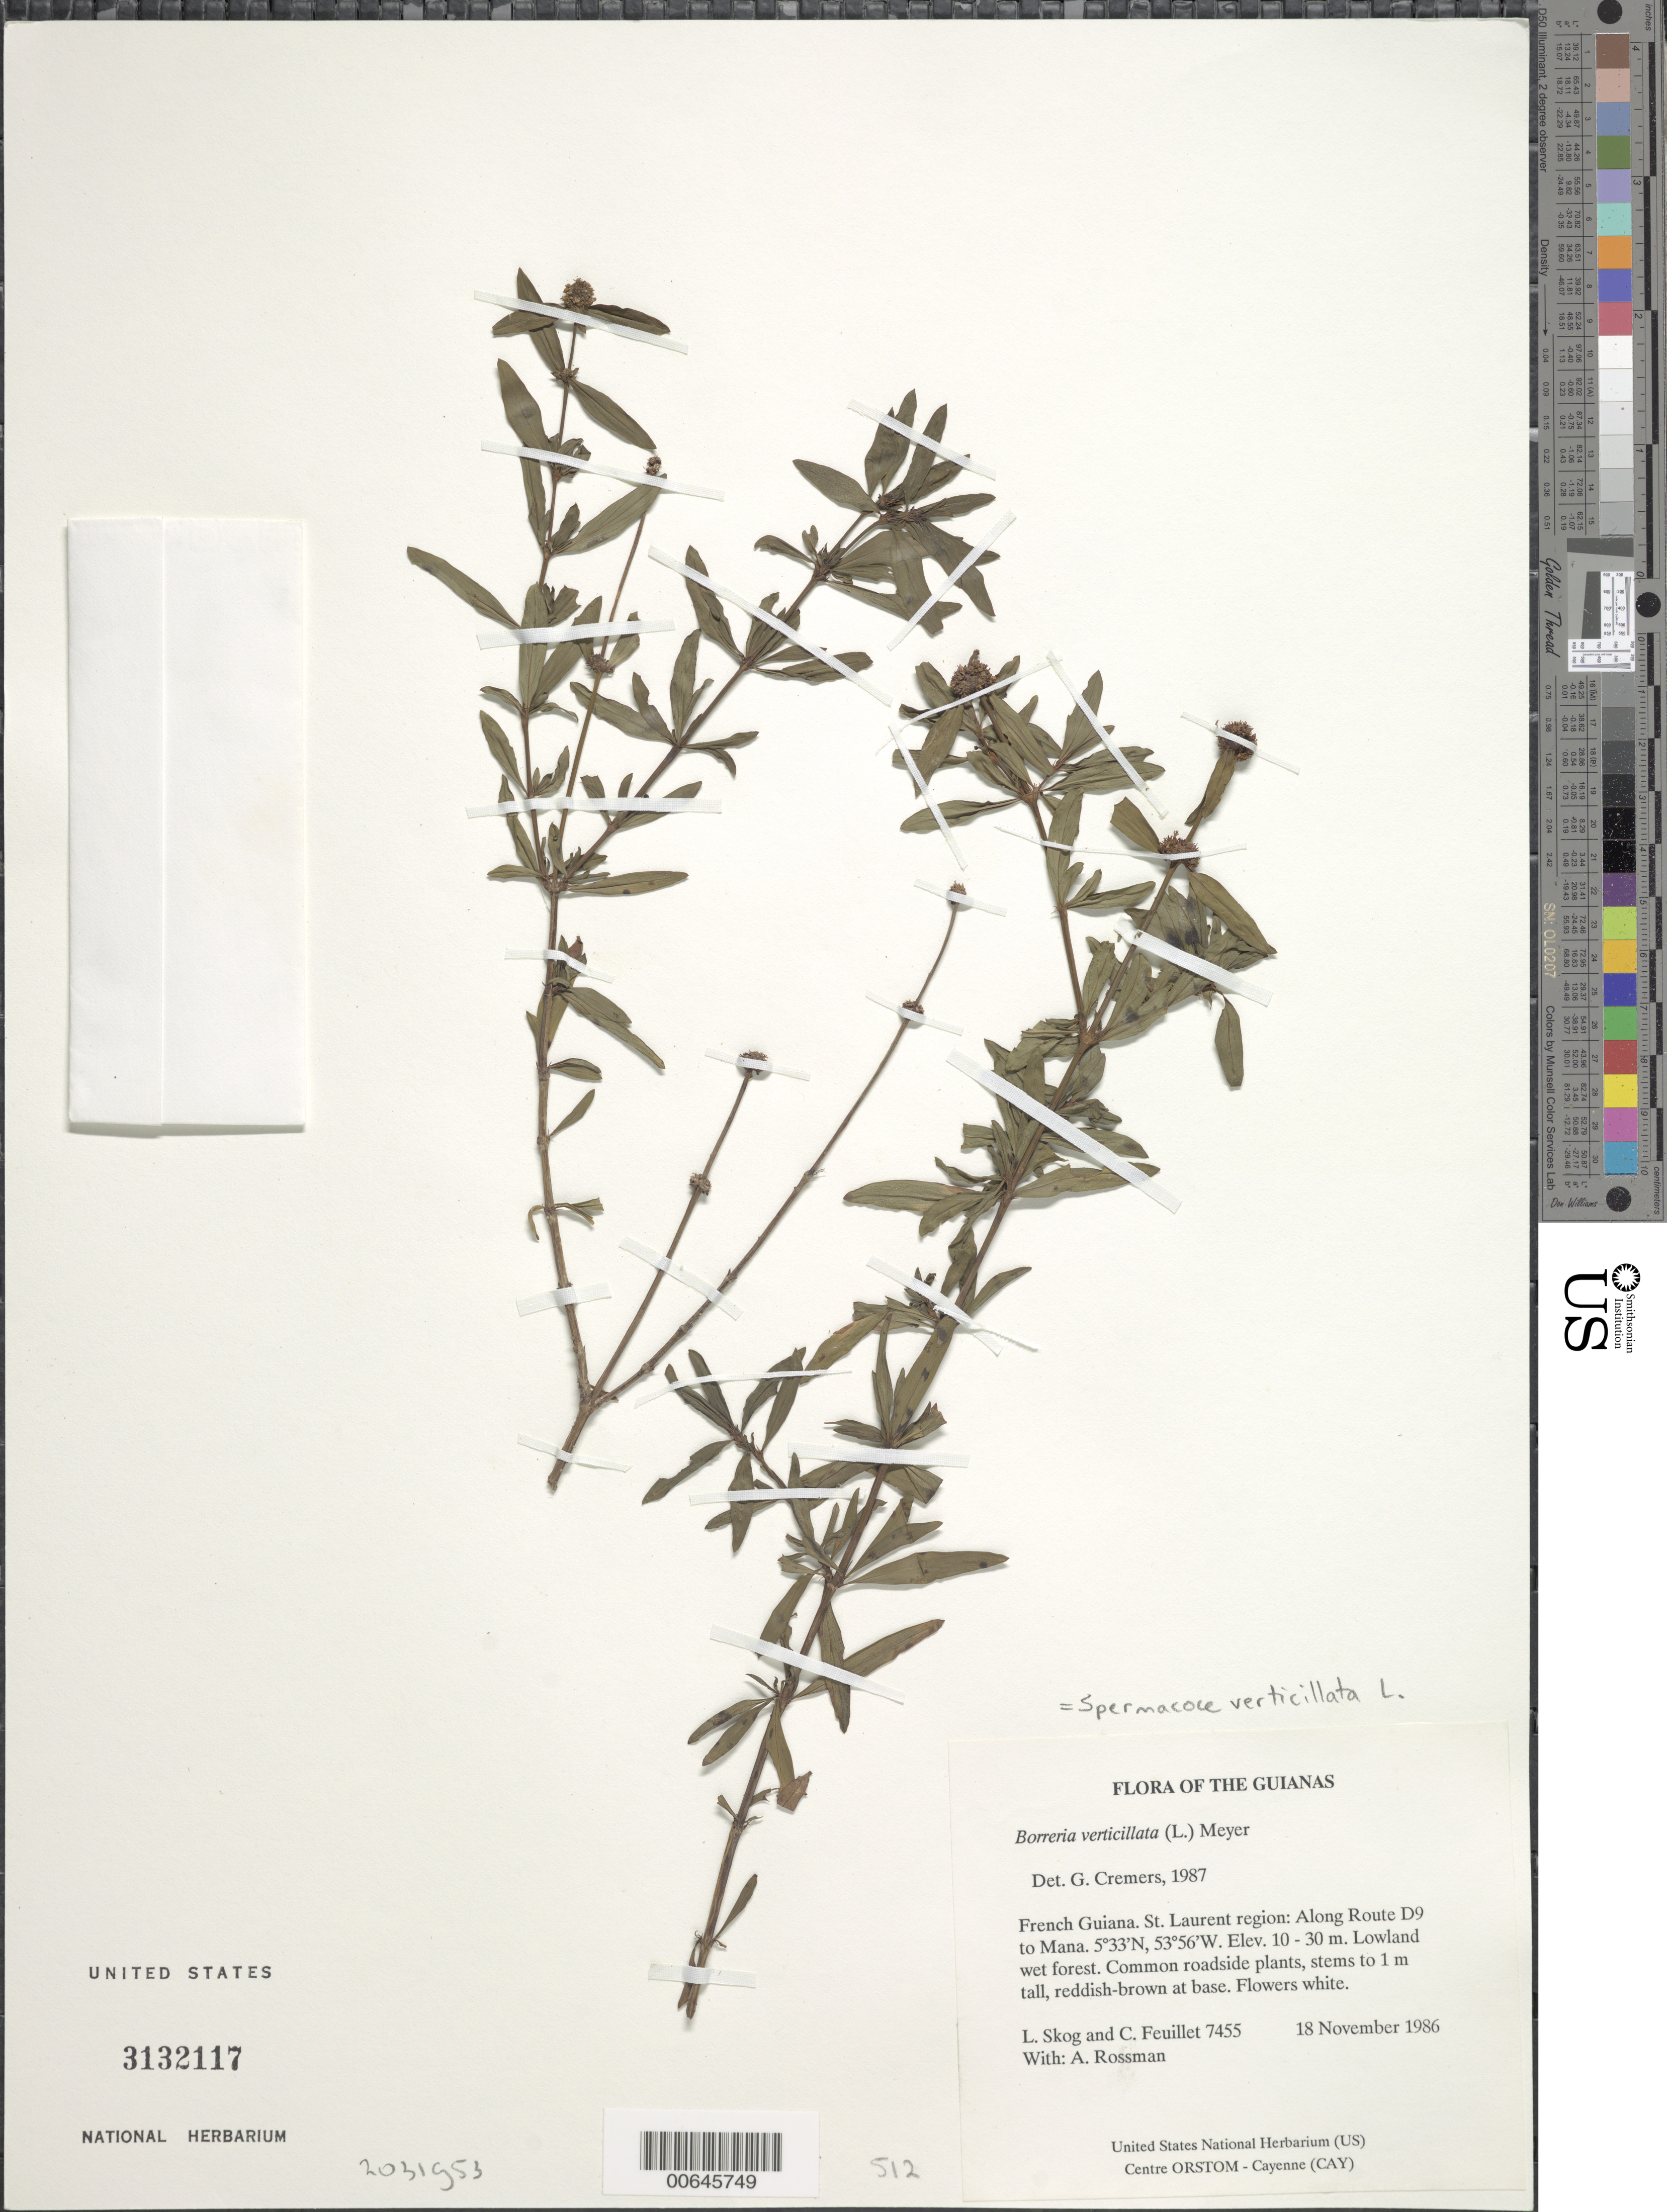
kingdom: Plantae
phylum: Tracheophyta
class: Magnoliopsida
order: Gentianales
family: Rubiaceae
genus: Spermacoce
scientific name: Spermacoce verticillata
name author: L.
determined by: Cremers, Georges A.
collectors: L. E. Skog, C. Feuillet & A. Rossman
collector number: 7455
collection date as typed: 18 November 1986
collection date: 1986-11-18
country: French Guiana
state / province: Saint-Laurent-du-Maroni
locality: Along Route D9 to Mana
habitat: Lowland wet forest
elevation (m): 10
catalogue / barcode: US 3132117